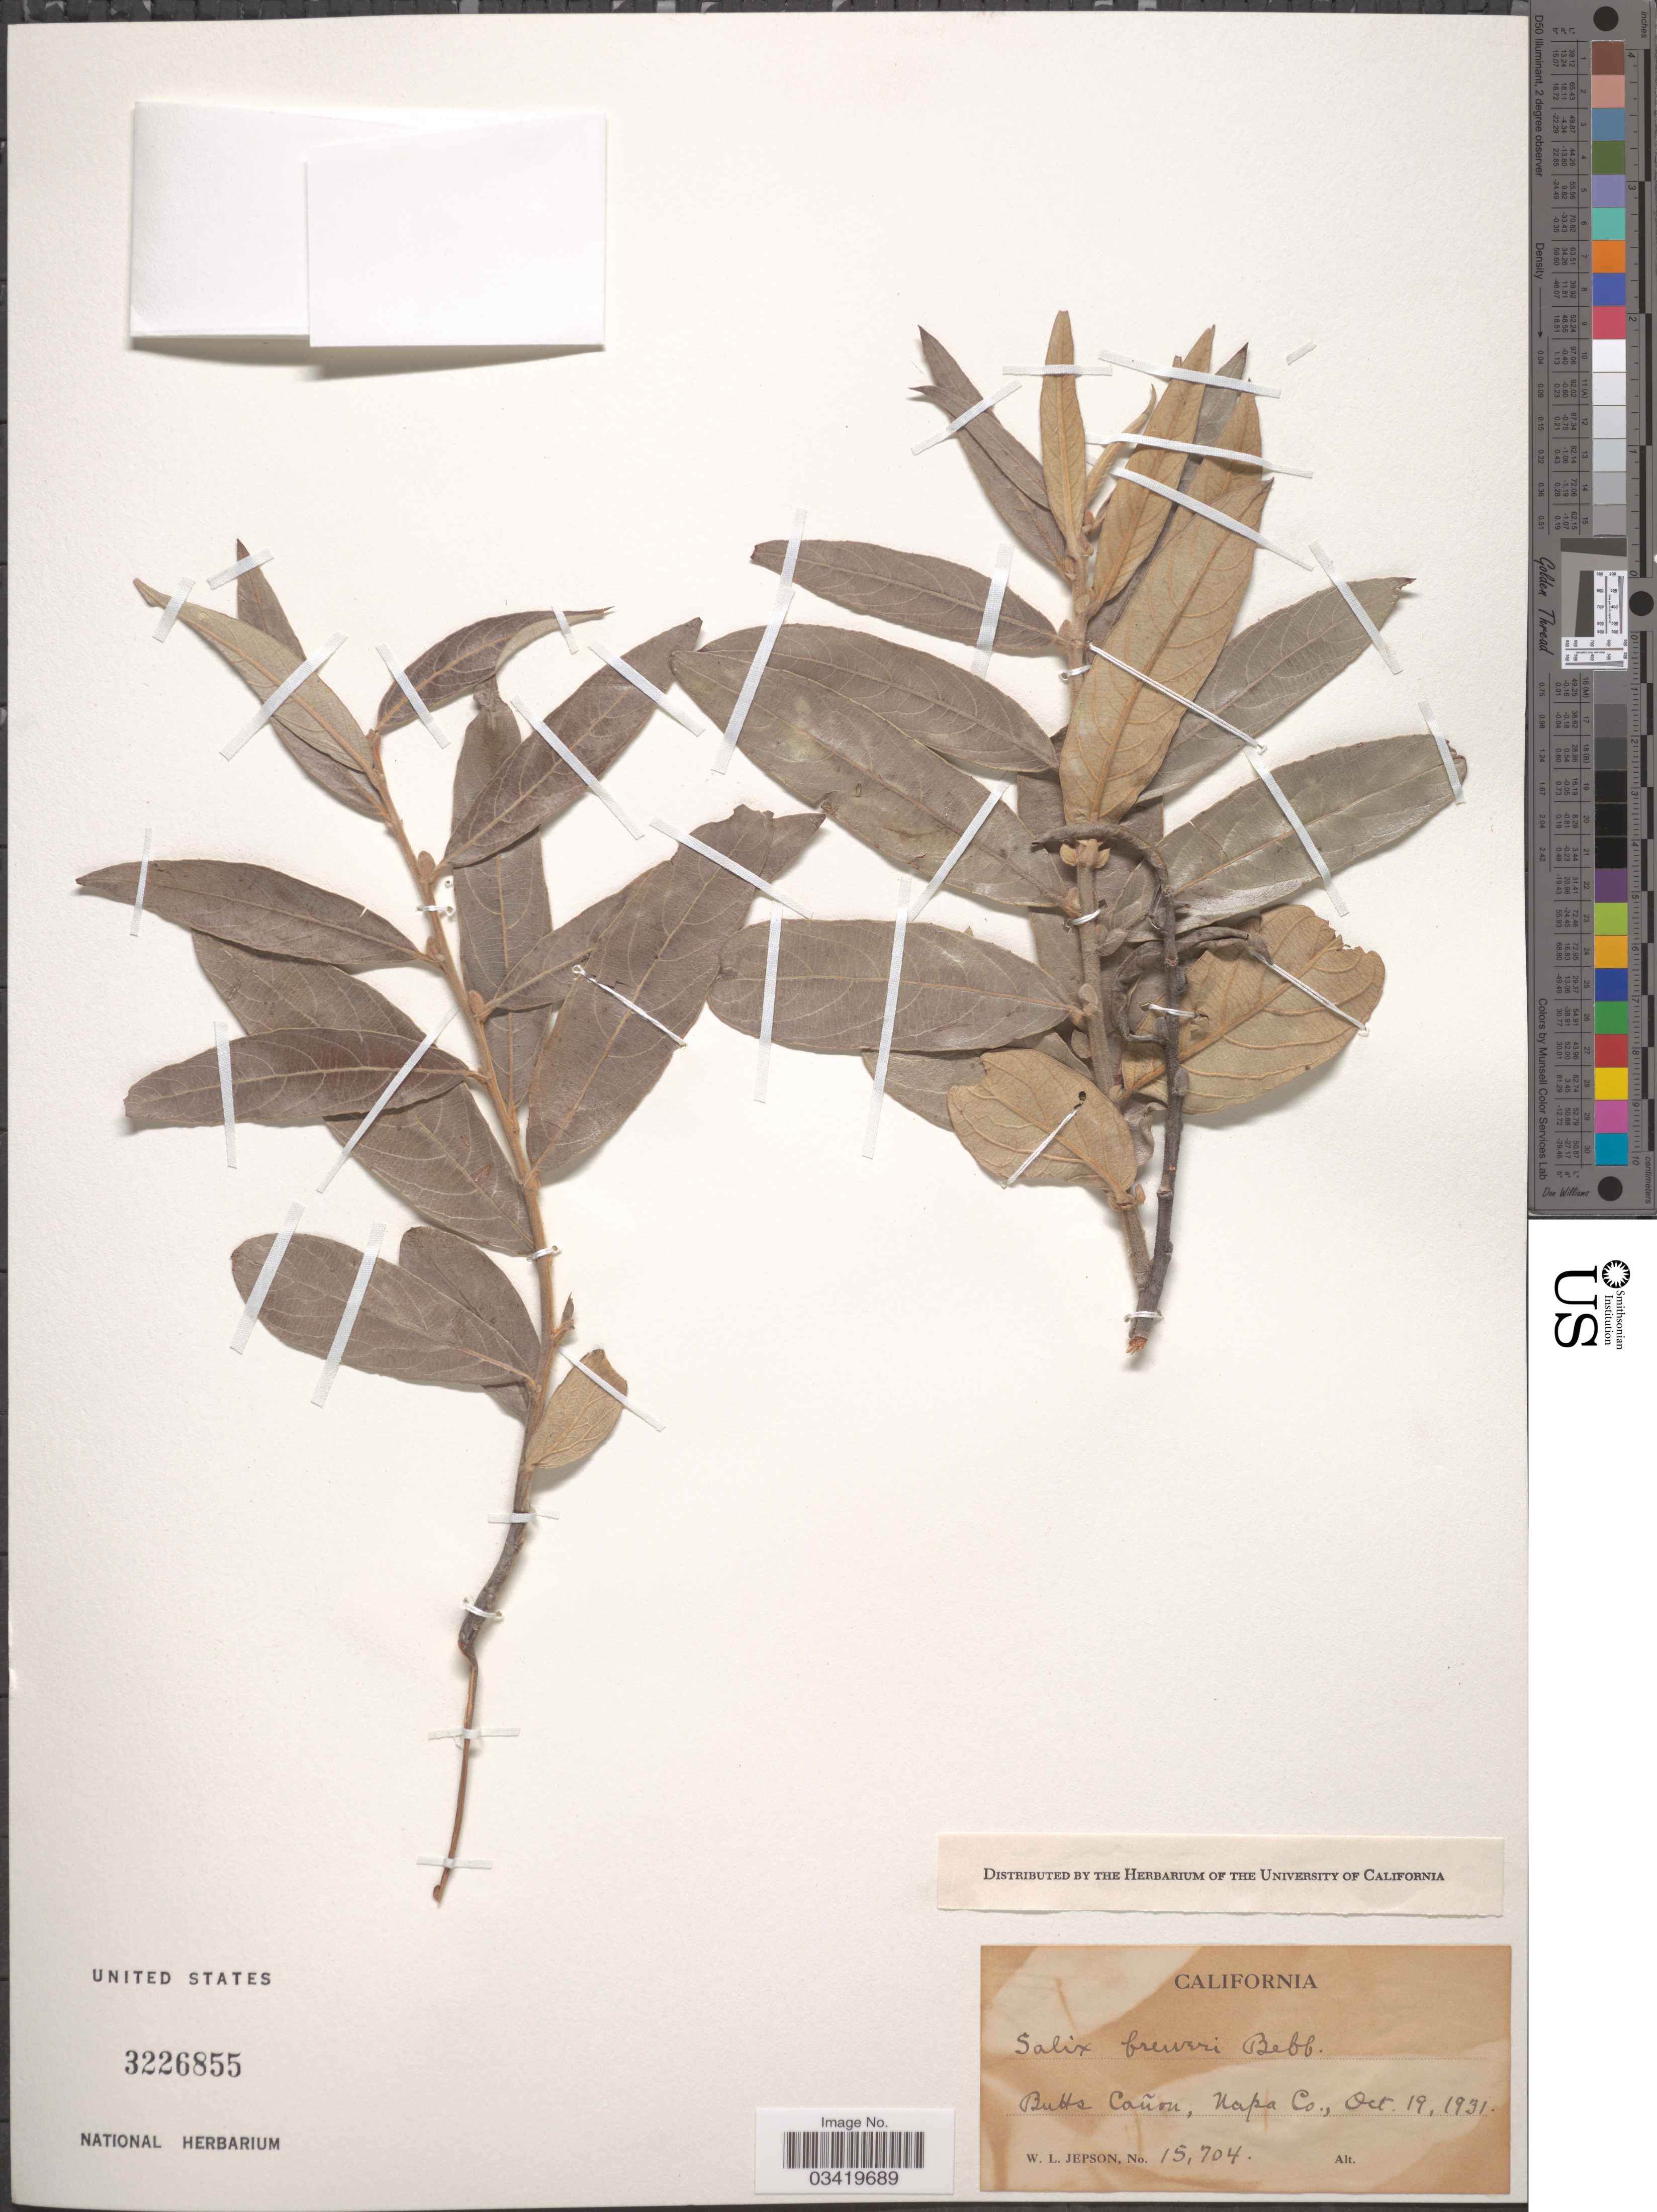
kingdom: Plantae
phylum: Tracheophyta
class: Magnoliopsida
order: Malpighiales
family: Salicaceae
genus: Salix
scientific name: Salix breweri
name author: Bebb in S. Watson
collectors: W. L. Jepson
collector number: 15704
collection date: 1931-10-19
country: United States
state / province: California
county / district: Napa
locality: Butts Cañon, Napa Co.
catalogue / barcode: US 3226855